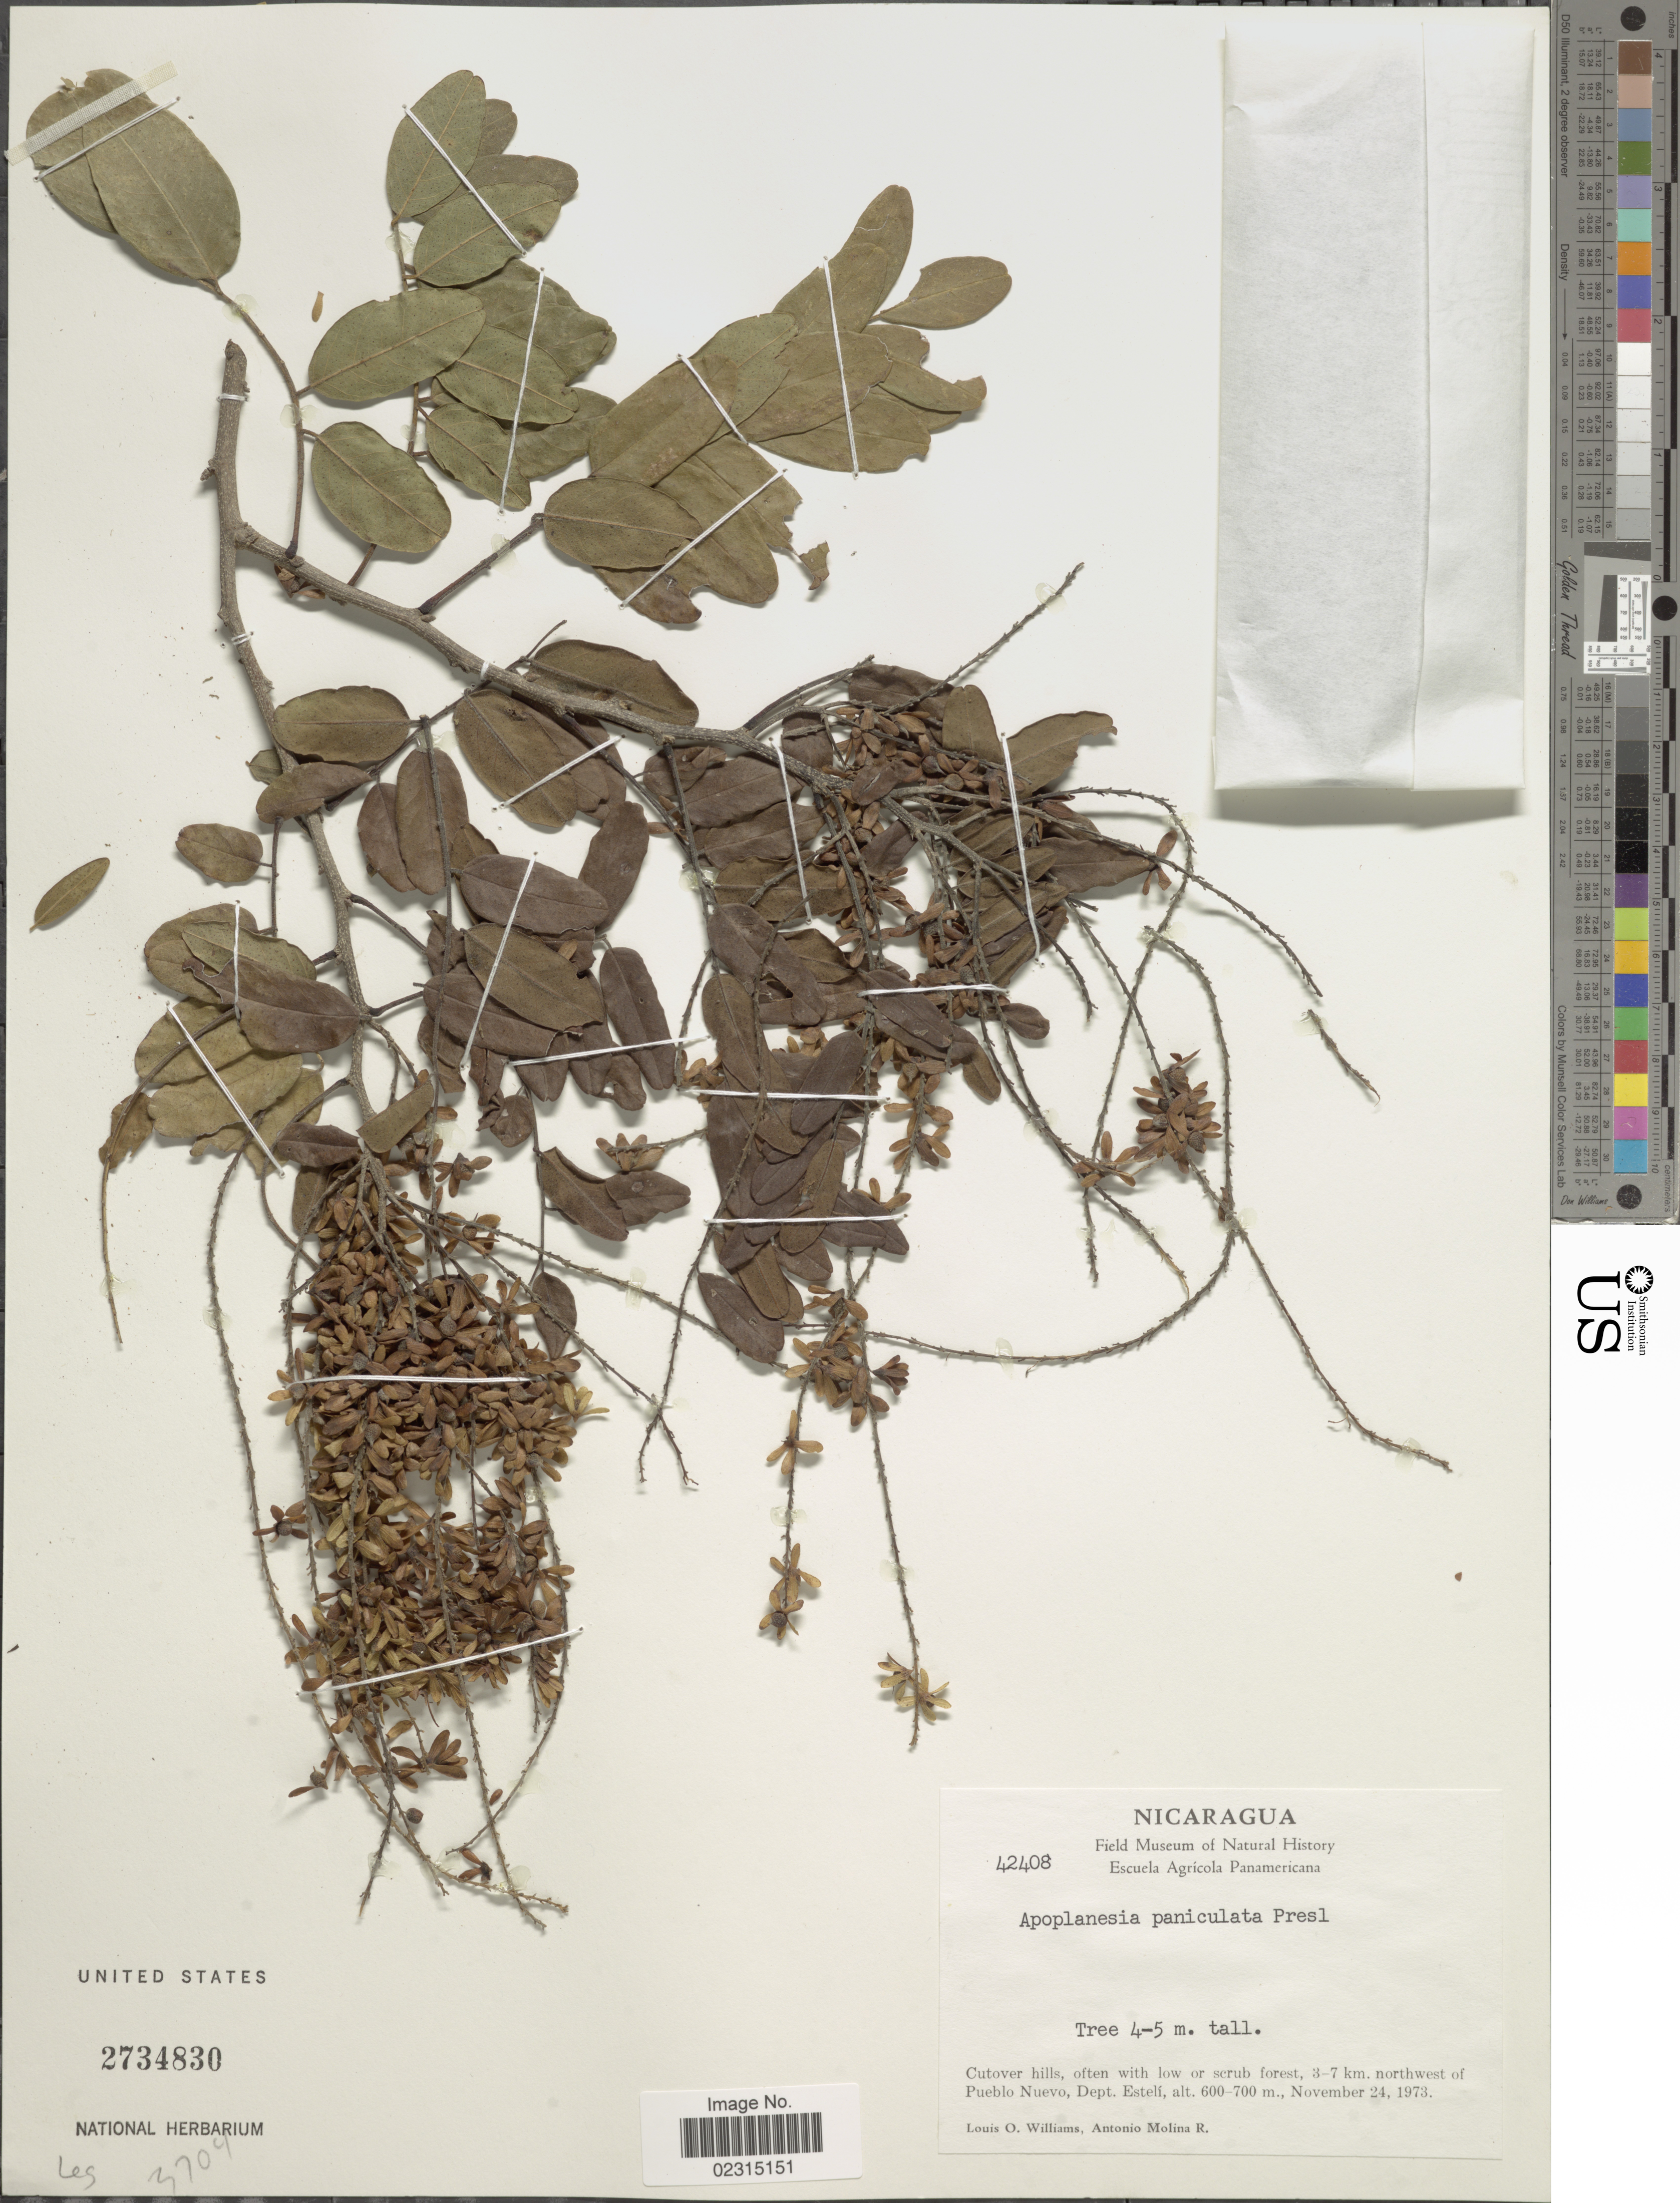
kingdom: Plantae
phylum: Tracheophyta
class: Magnoliopsida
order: Fabales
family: Fabaceae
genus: Apoplanesia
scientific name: Apoplanesia paniculata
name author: C. Presl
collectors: L. O. Williams & A. Molina R.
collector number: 42408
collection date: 1973-11-24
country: Nicaragua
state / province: Esteli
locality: Cutover hills, often low or scrub forest, 3-7 km. northwest of Pueblo Nuevo, Deot Estelí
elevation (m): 600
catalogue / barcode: US 2734830